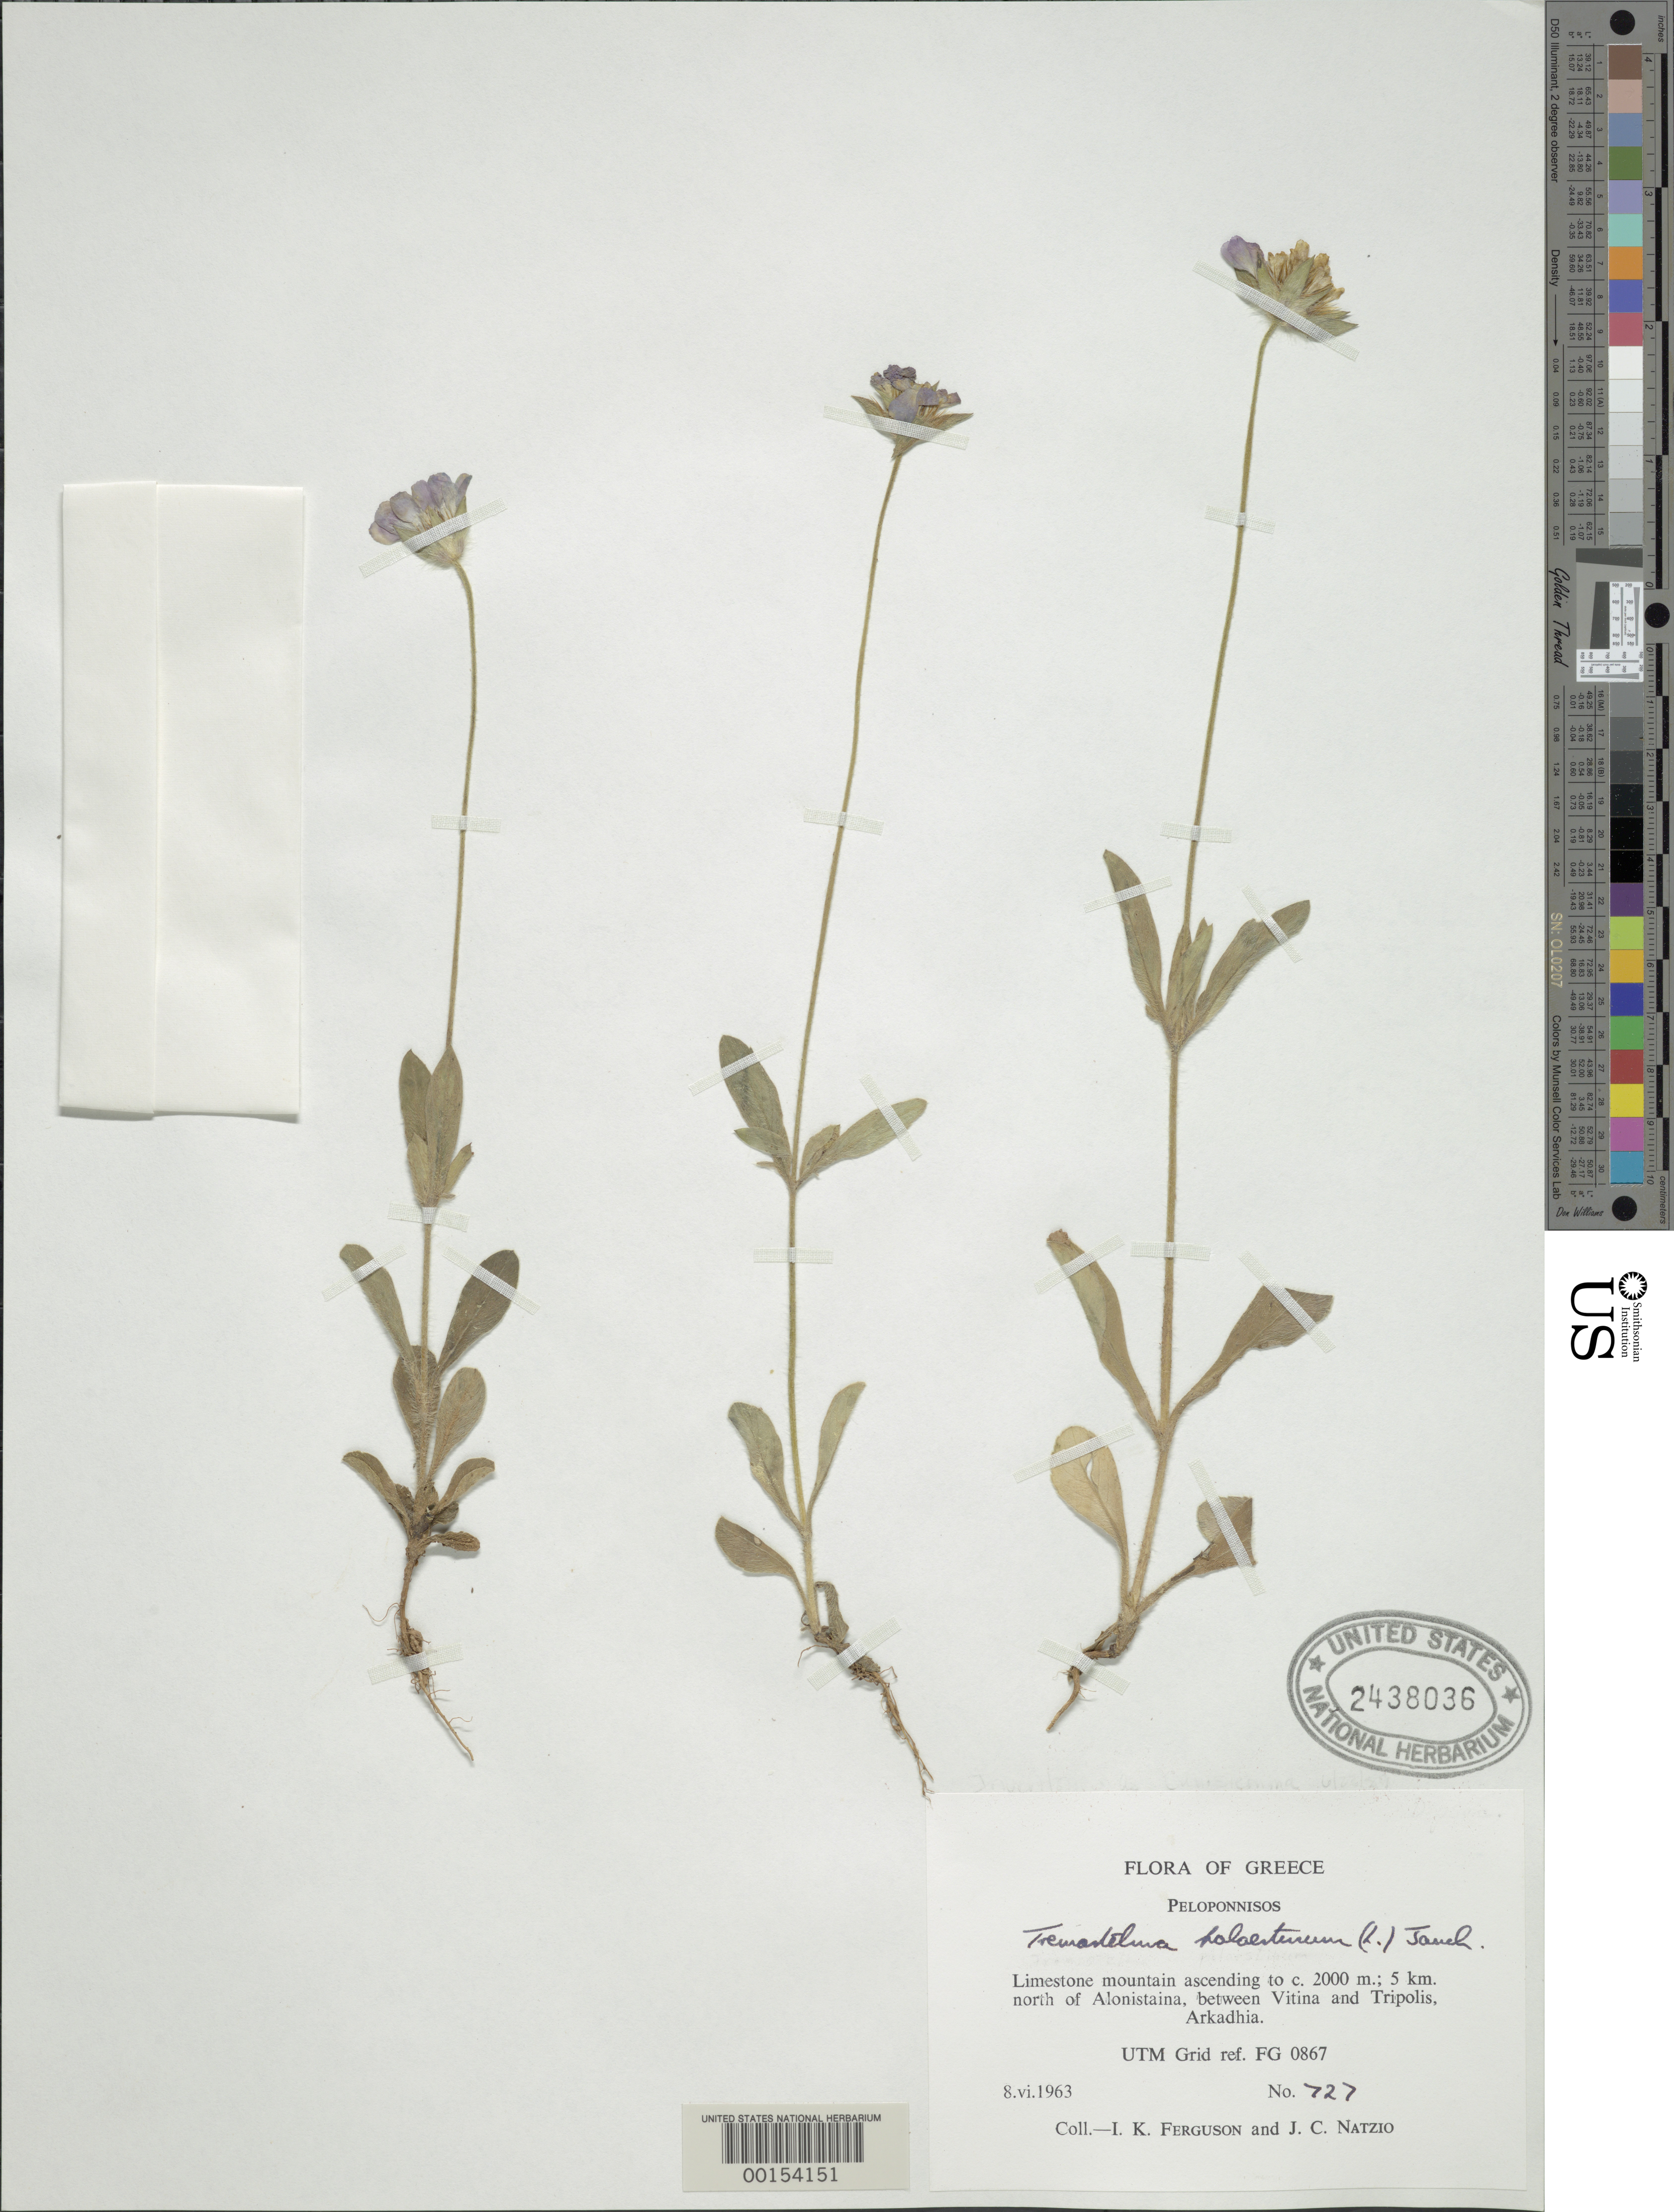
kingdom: Plantae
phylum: Tracheophyta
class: Magnoliopsida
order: Dipsacales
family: Caprifoliaceae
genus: Tremastelma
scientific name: Tremastelma palaestinum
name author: (L.) Janch.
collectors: I. K. Ferguson & J. Natzio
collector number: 727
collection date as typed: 08 Jun 1963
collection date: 1963-06-08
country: Greece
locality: N of Alonistaina, between Vitina and Tripolis, Arkadhia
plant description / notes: Mounted Photo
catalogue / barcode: US 2438036